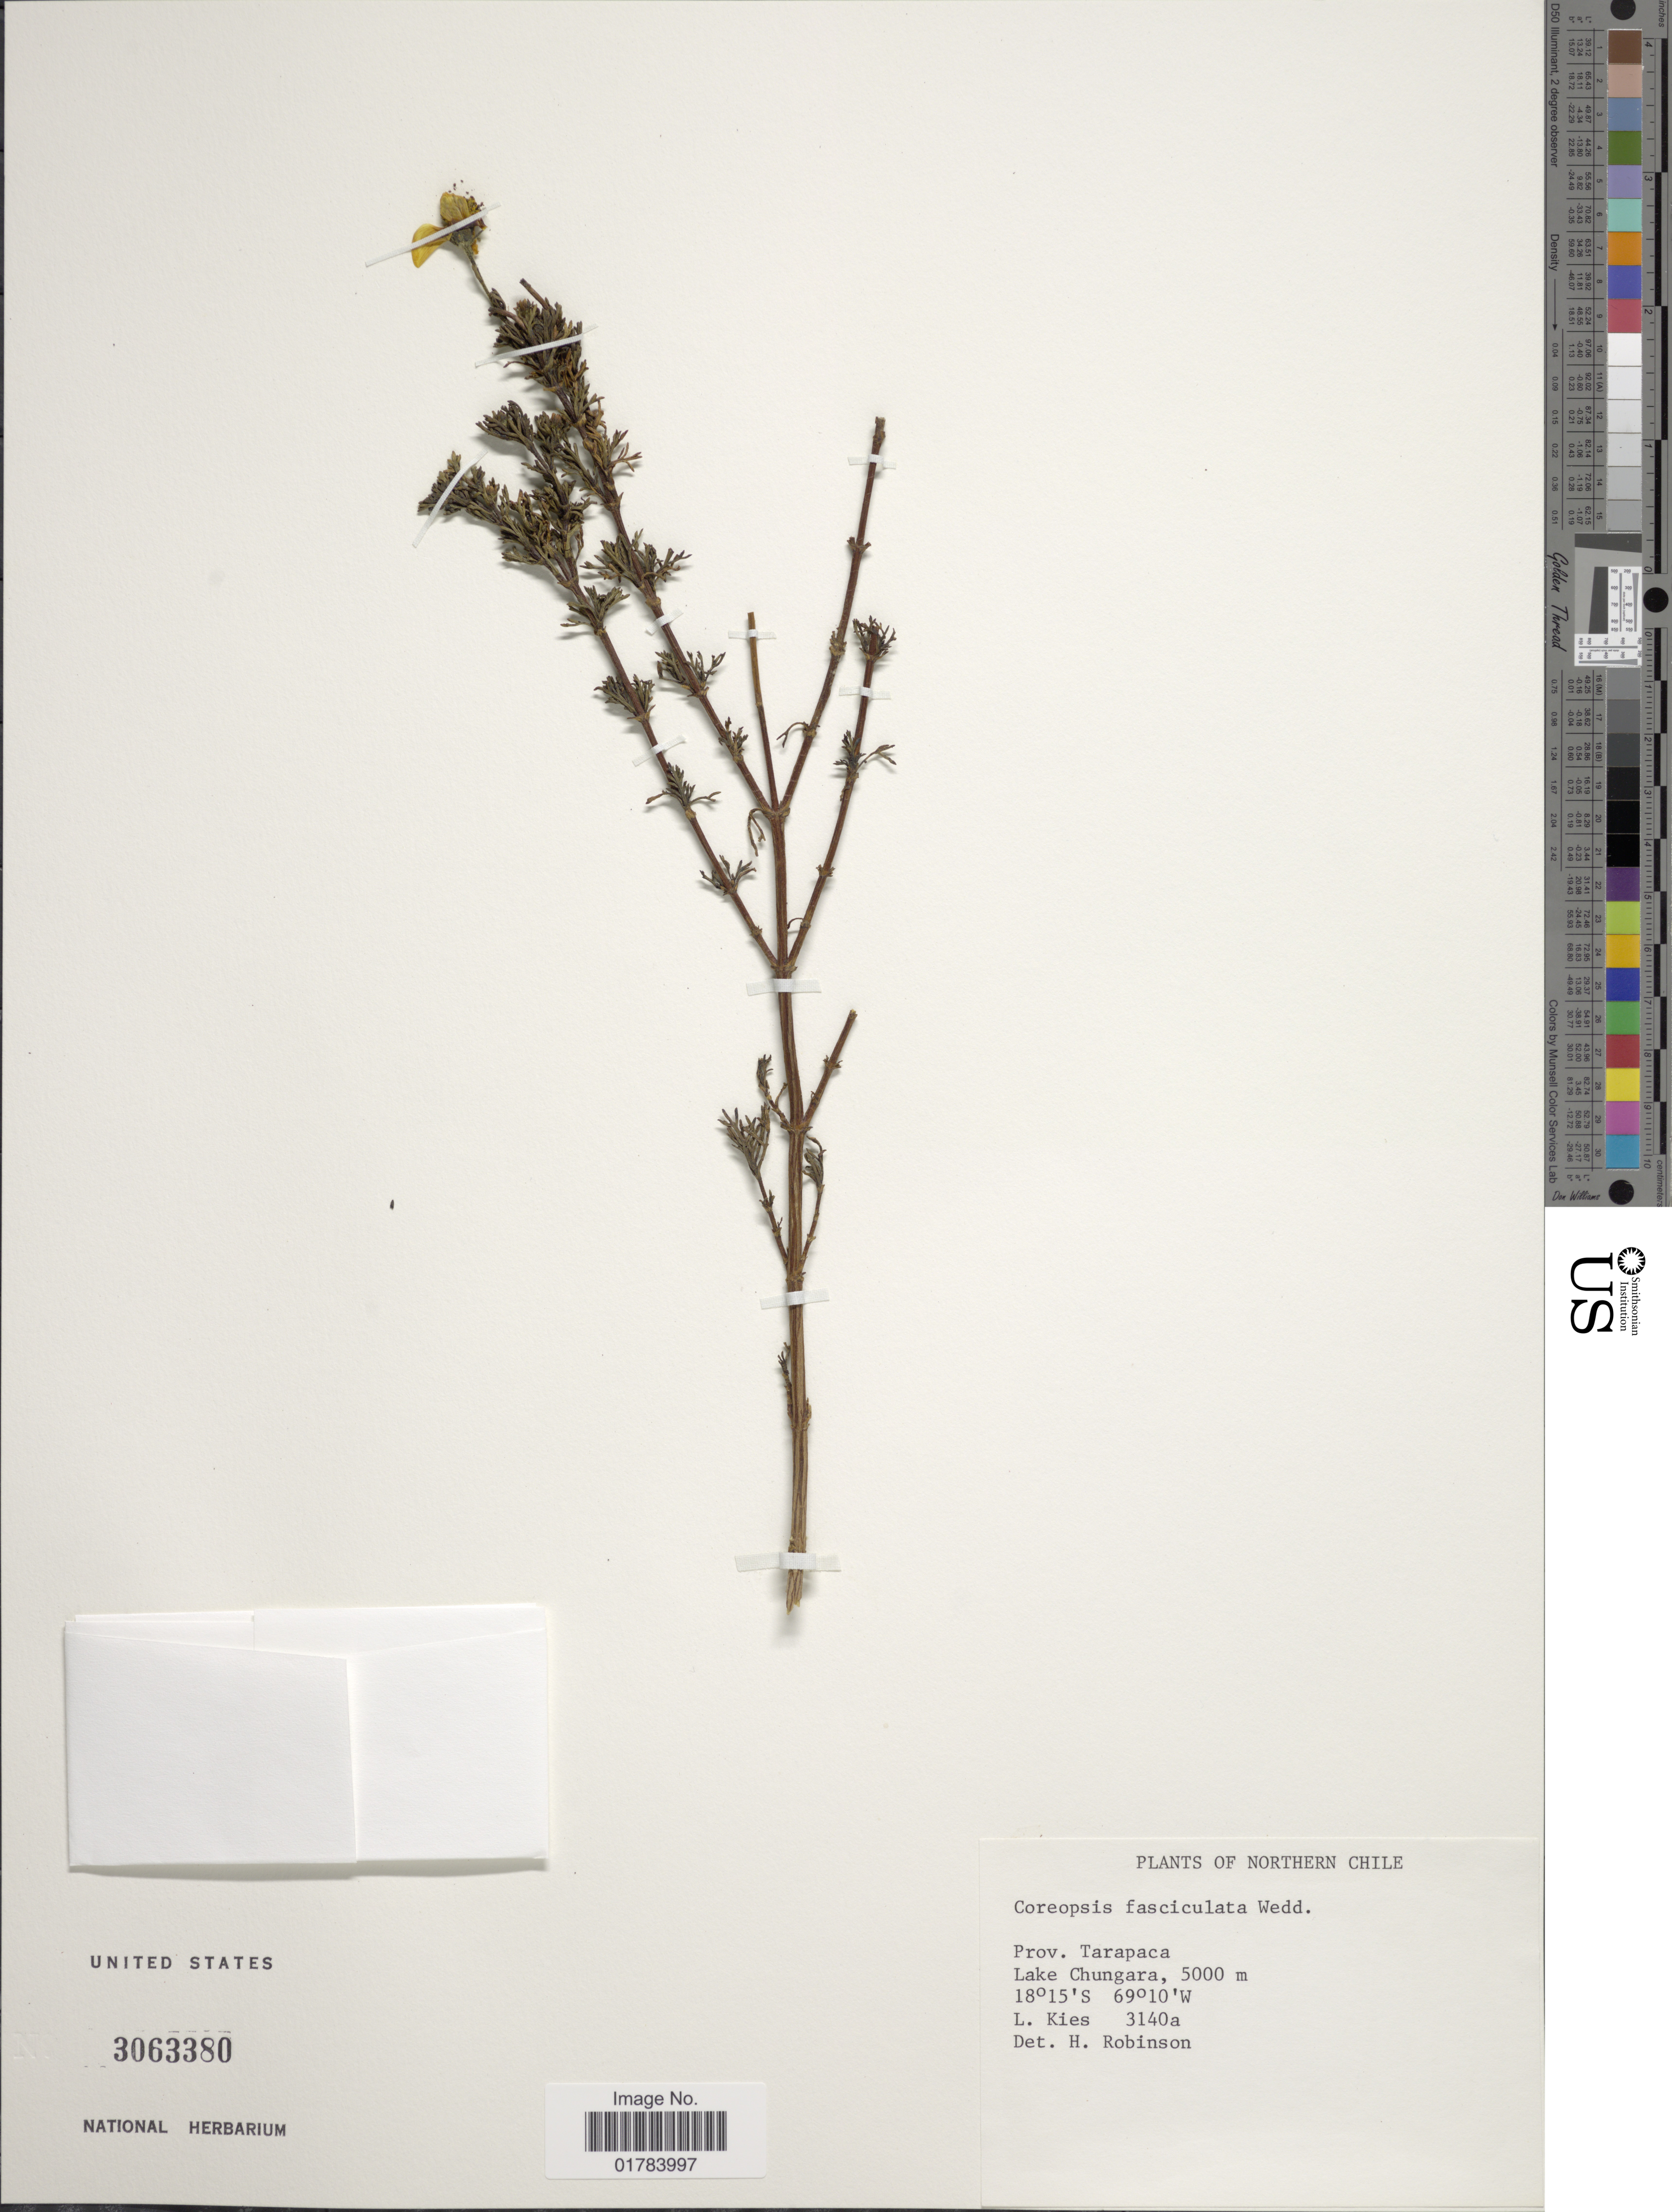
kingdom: Plantae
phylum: Tracheophyta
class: Magnoliopsida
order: Asterales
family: Asteraceae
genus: Coreopsis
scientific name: Coreopsis suaveolens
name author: Sherff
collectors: L. Kies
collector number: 3140a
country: Chile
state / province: Tarapacá (I)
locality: Northern Chile, Lake Chungara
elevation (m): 5000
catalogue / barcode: US 3063380